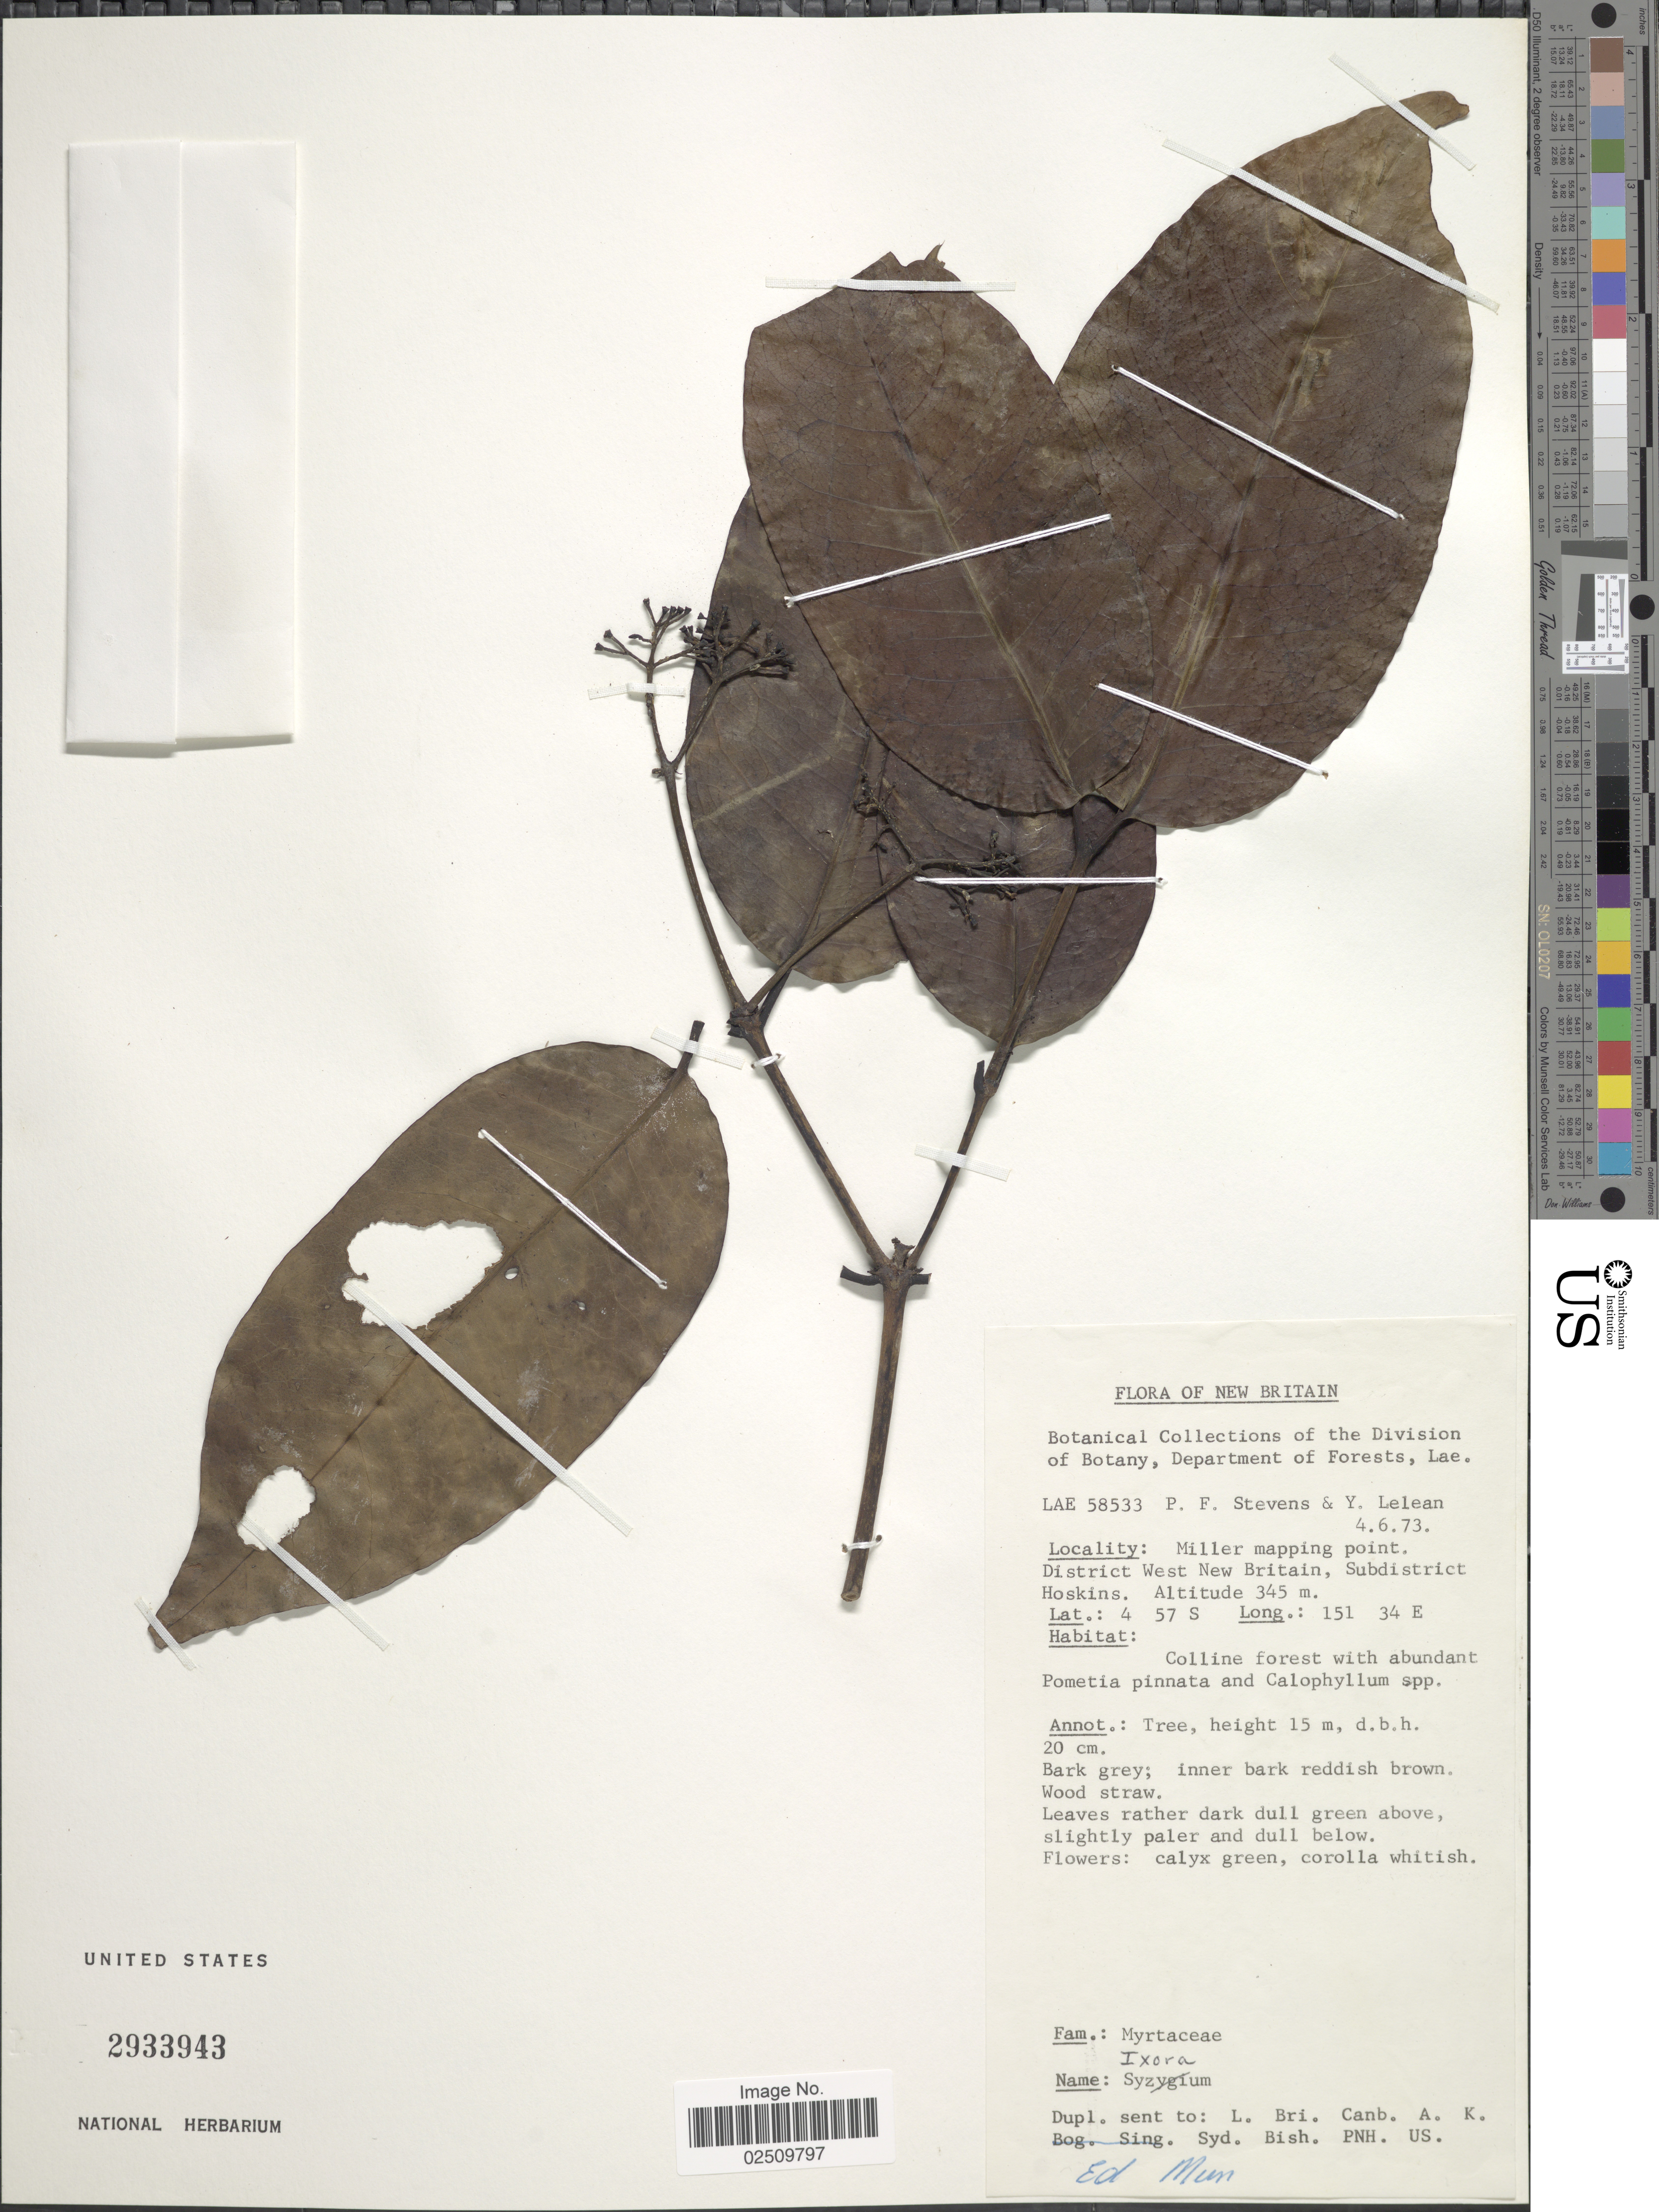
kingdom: Plantae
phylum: Tracheophyta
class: Magnoliopsida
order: Gentianales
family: Rubiaceae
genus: Ixora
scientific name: Ixora sp.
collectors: P. F. Stevens & Y. Lelean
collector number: LAE 58533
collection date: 1973-06-04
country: Papua New Guinea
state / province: West New Britain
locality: New Britain. Miller mapping point. District West New Britain, Subdistrict Hoskins.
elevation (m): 345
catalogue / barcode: US 2933943